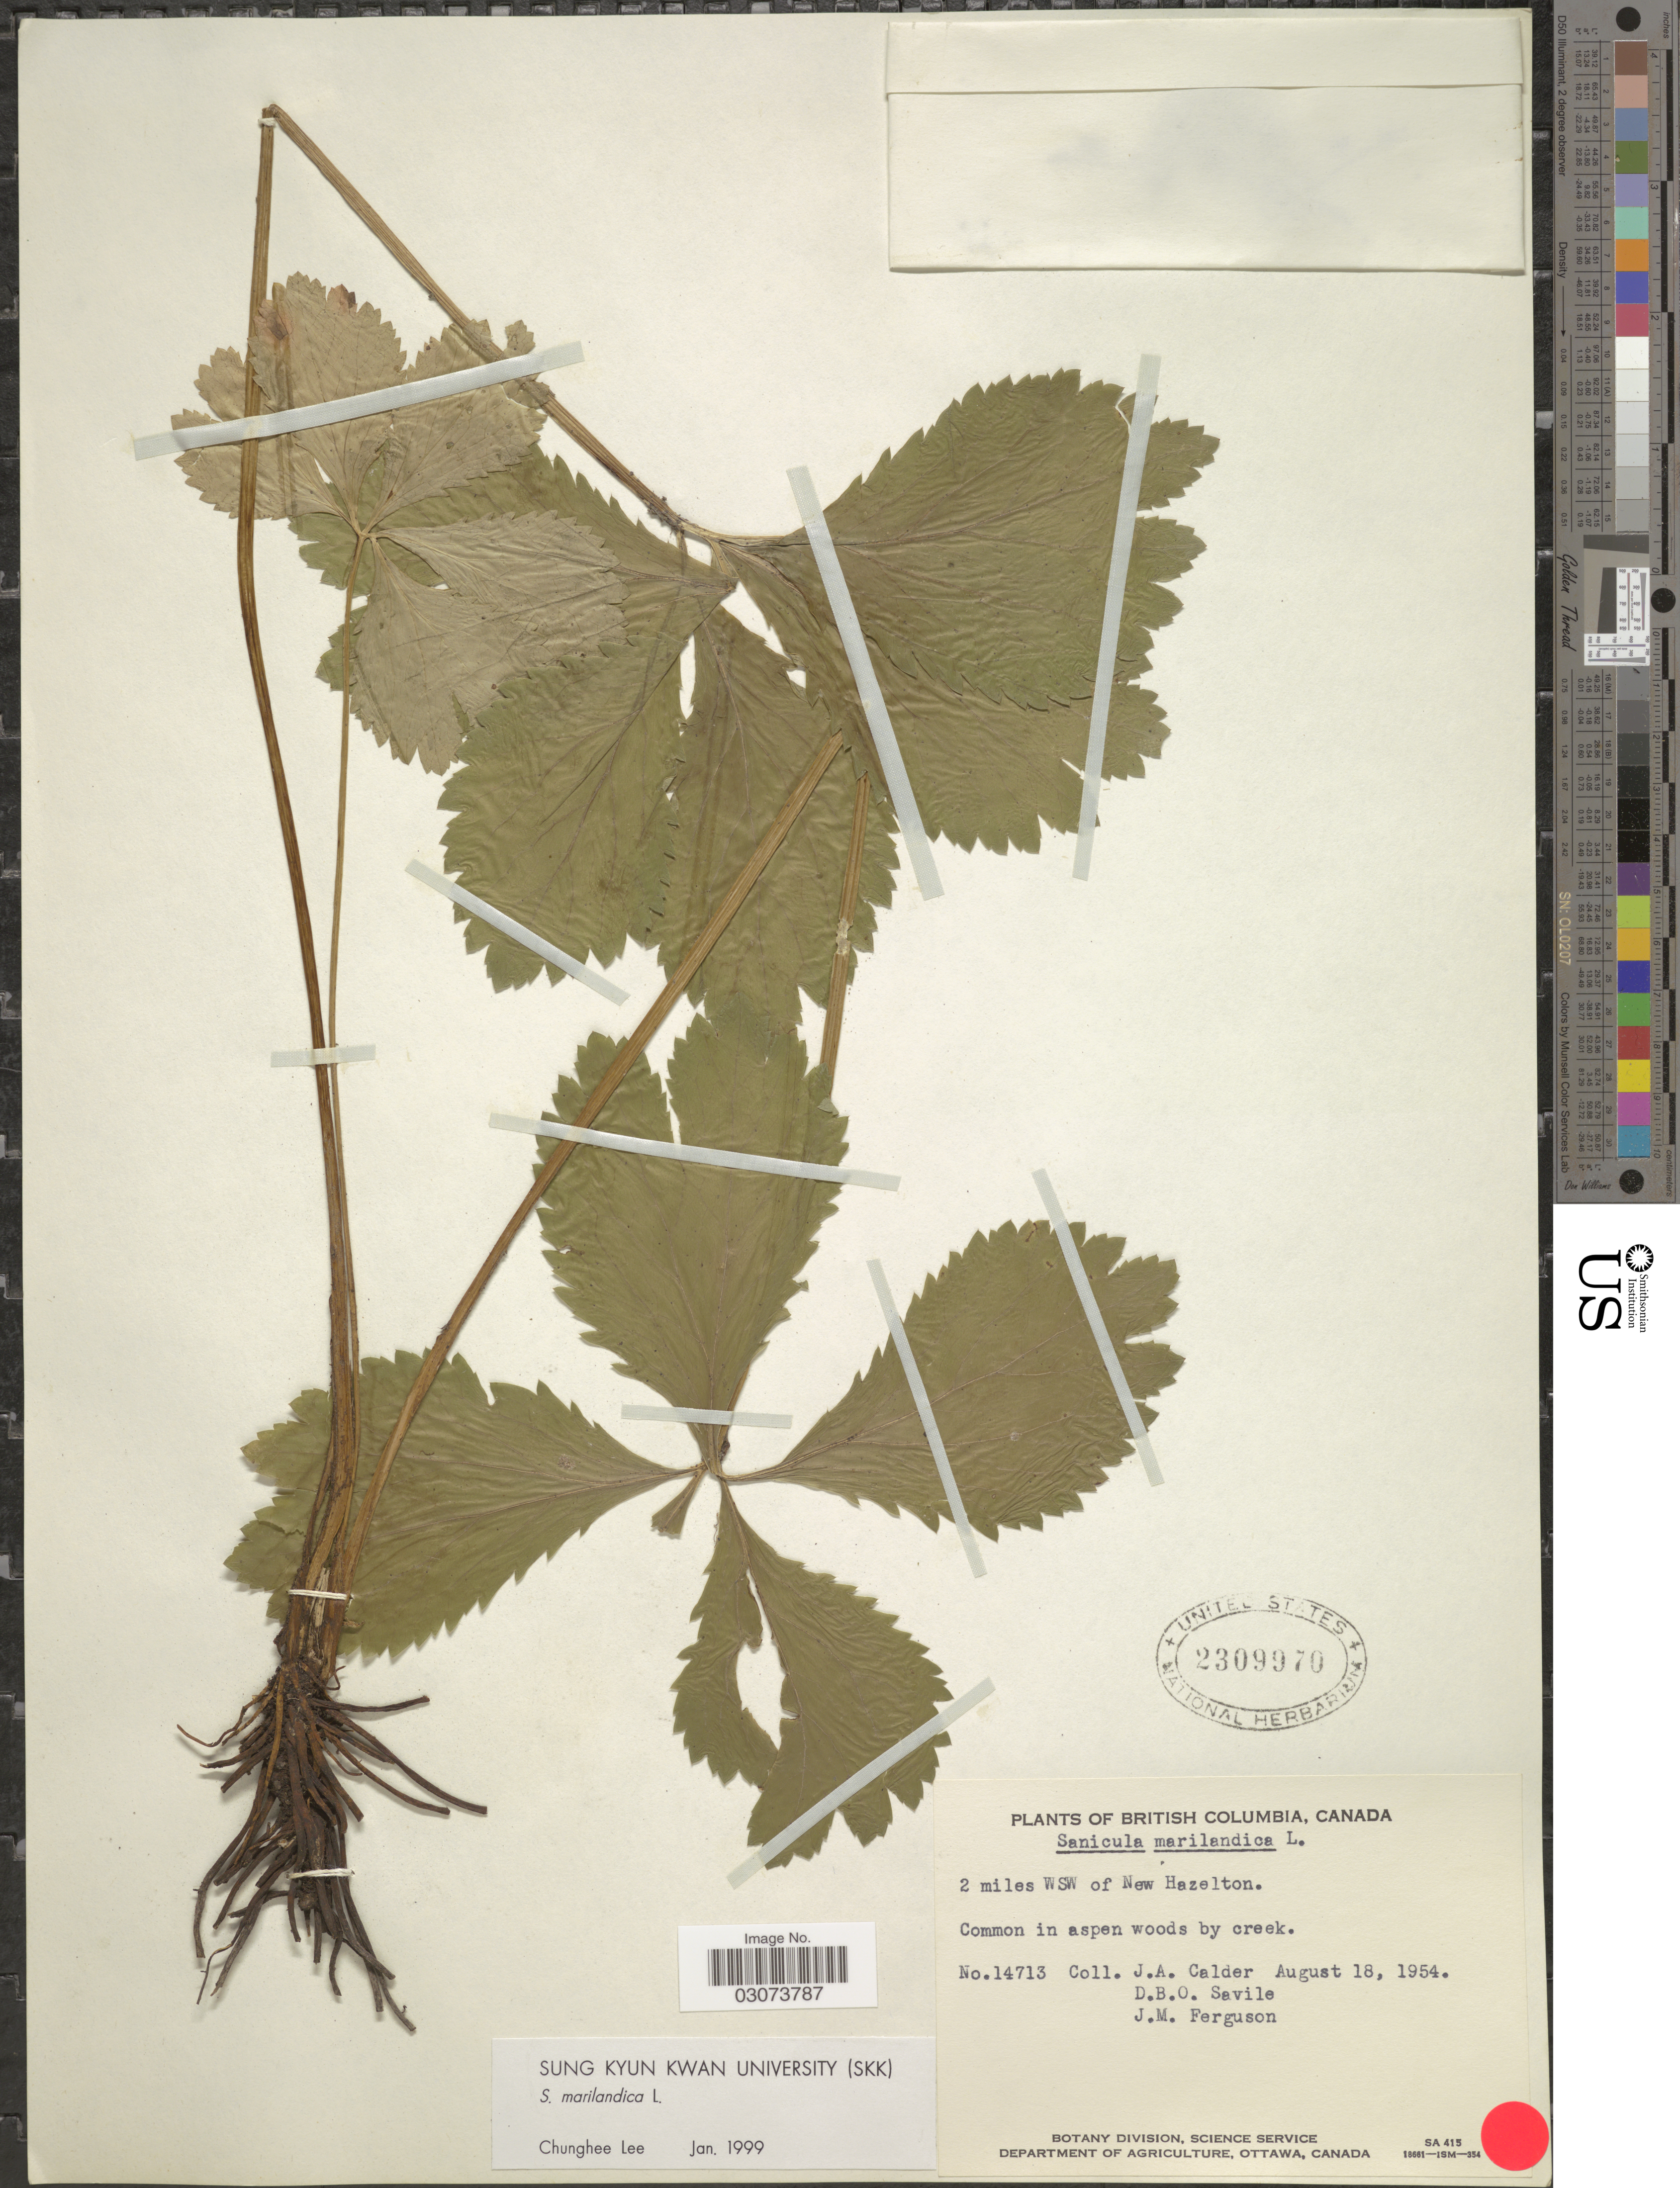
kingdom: Plantae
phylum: Tracheophyta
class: Magnoliopsida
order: Apiales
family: Apiaceae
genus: Sanicula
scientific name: Sanicula marilandica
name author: L.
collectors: J. A. Calder, D. Savile & J. M. Ferguson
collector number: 14713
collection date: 1954-08-18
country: Canada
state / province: British Columbia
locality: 2 miles WSW of New Hazelton.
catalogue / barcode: US 2309970